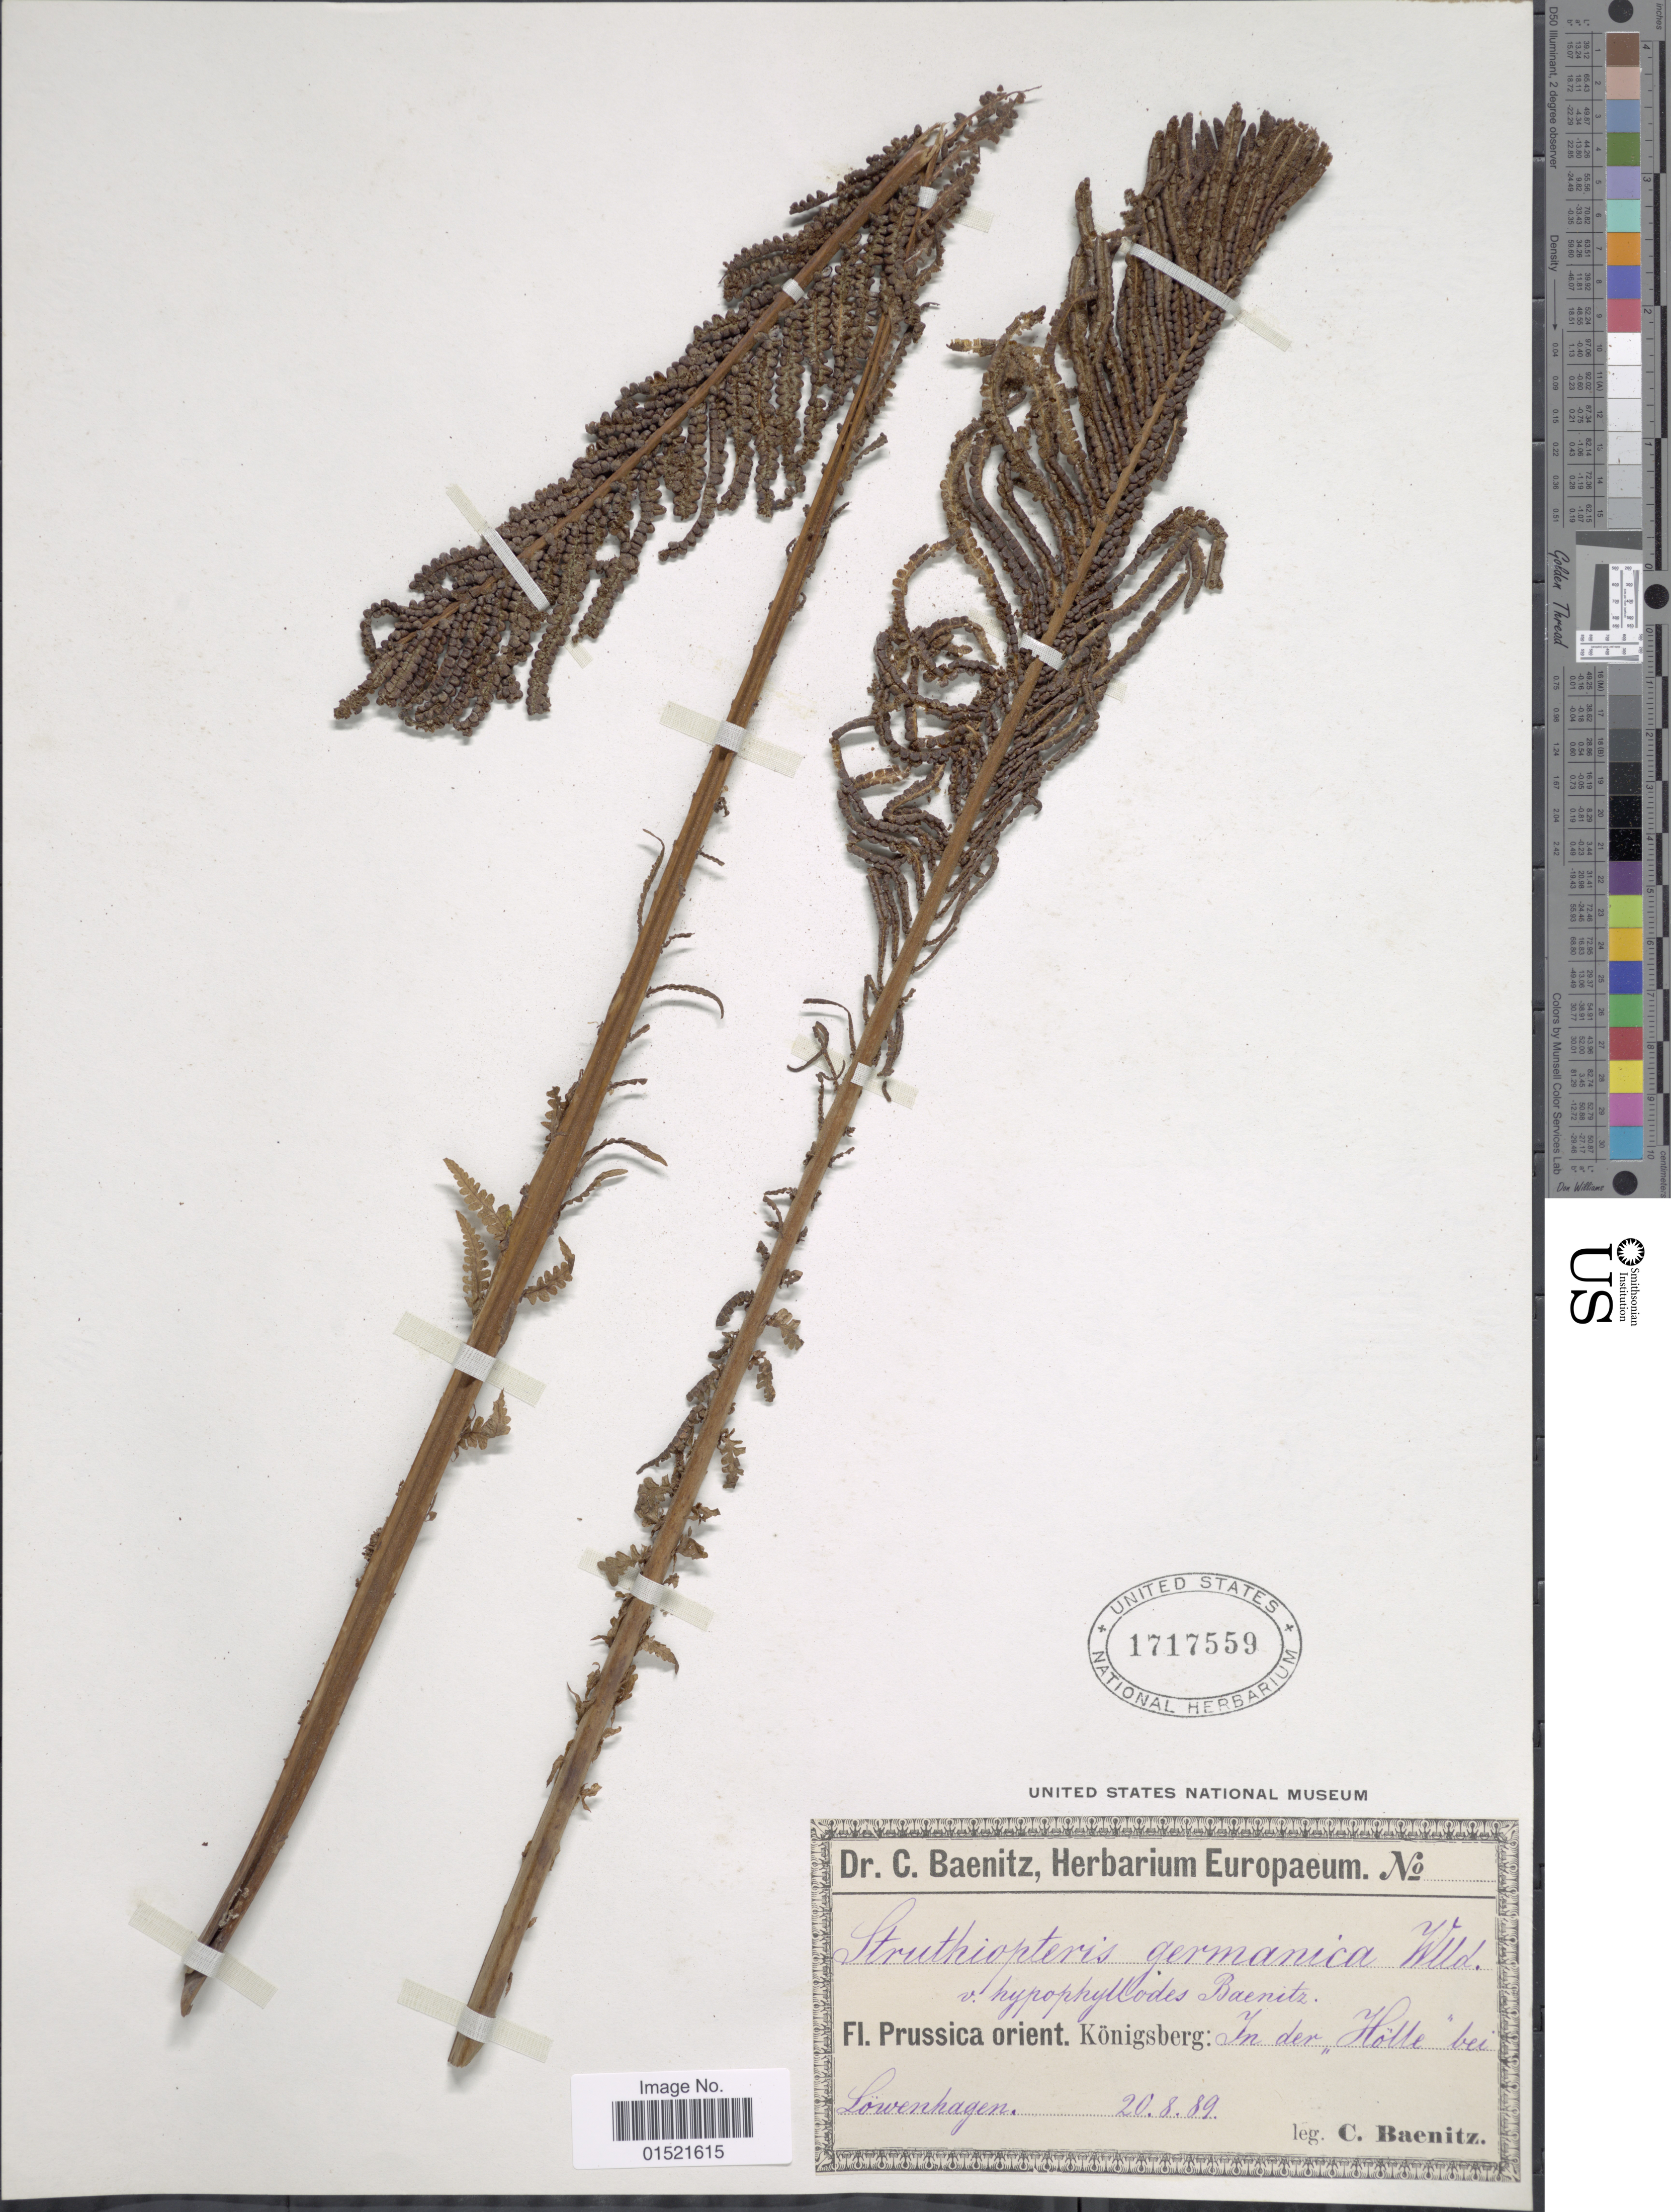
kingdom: Plantae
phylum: Tracheophyta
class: Polypodiopsida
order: Polypodiales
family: Onocleaceae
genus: Matteuccia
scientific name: Matteuccia struthiopteris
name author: (L.) Tod.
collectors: C. G. Baenitz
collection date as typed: Transcribed d/m/y: 20/8/89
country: Germany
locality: Germanica, Fl. Prussica orient. Konigsberg: in der Holle bei Lowenhagen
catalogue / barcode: US 1717559